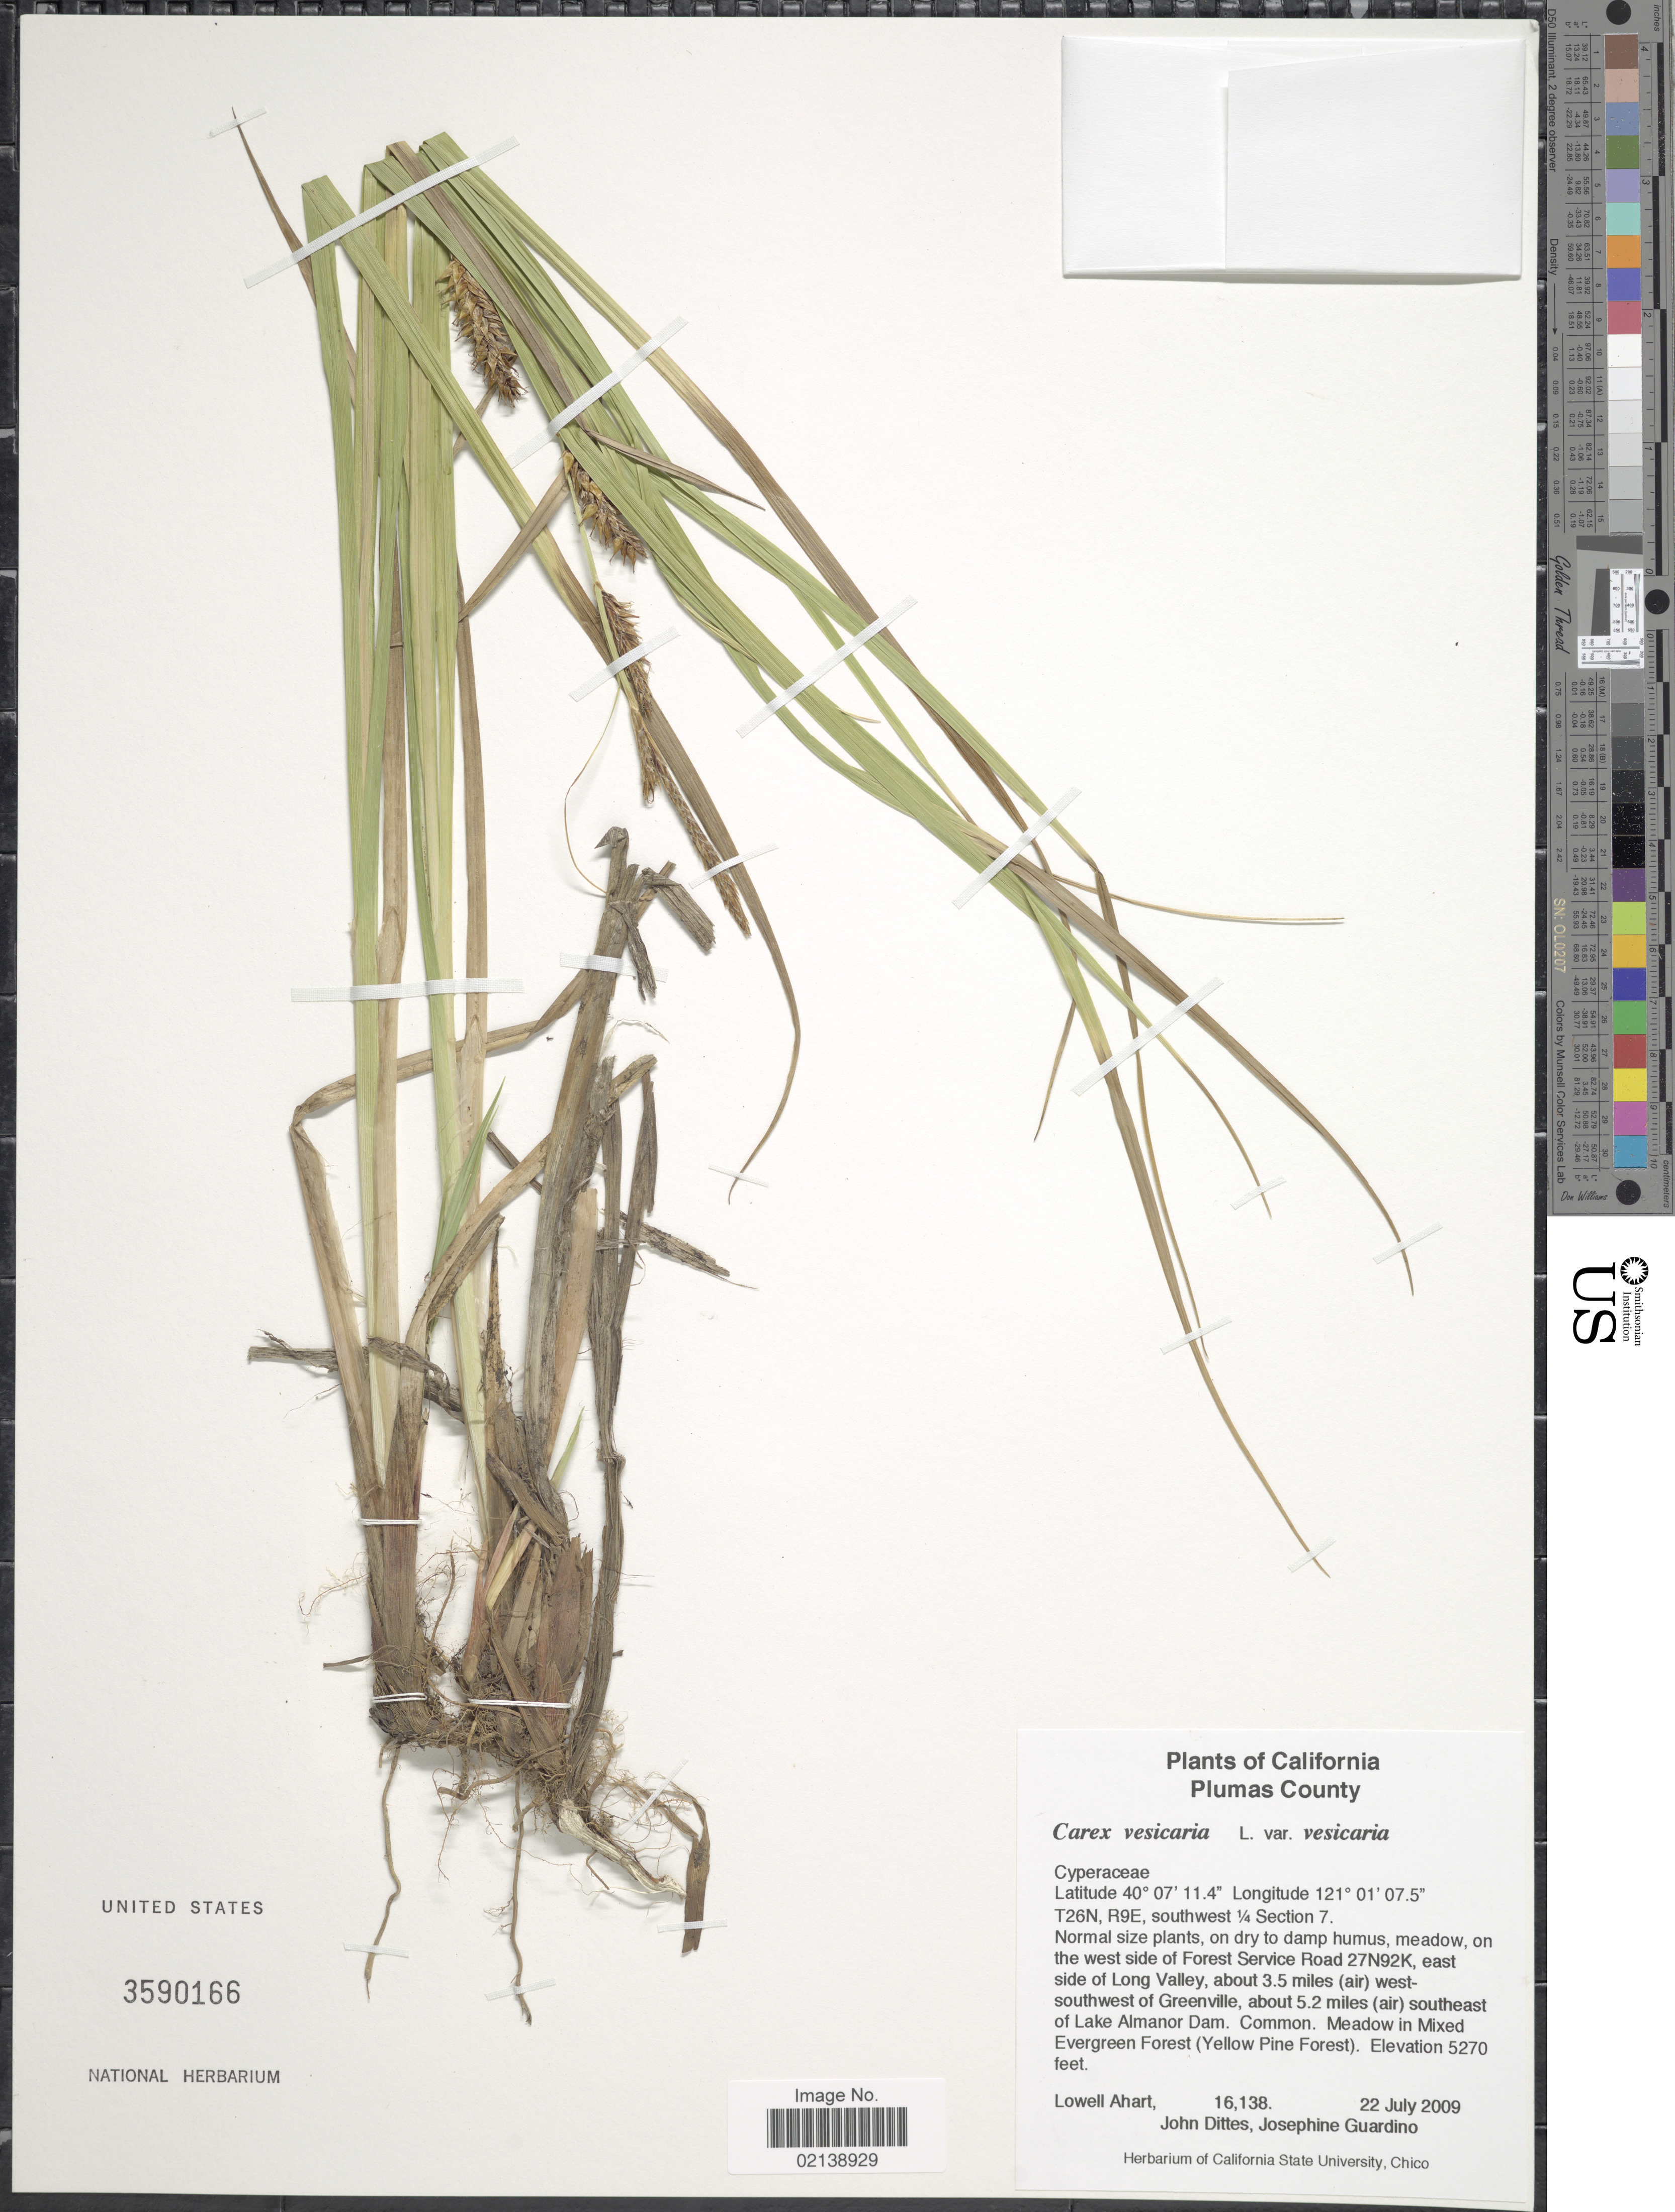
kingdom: Plantae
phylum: Tracheophyta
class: Liliopsida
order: Poales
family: Cyperaceae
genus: Carex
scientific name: Carex vesicaria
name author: L.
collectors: L. Ahart, J. Dittes & J. Guardino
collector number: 16138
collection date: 2009-07-22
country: United States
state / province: California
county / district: Plumas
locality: Plumas County, T26N, R9E, southwest ¼ Section 7. on the west side of Forest Service Road 27N92K, east side of Long Valley, about 3.5 miles (air) west-southwest of Greenville, about 5.2 miles (air) southeast of Lake Almanor Dam. Meadow in Mixed Evergreen Forest (Yellow Pine Forest)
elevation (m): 1606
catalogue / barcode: US 3590166